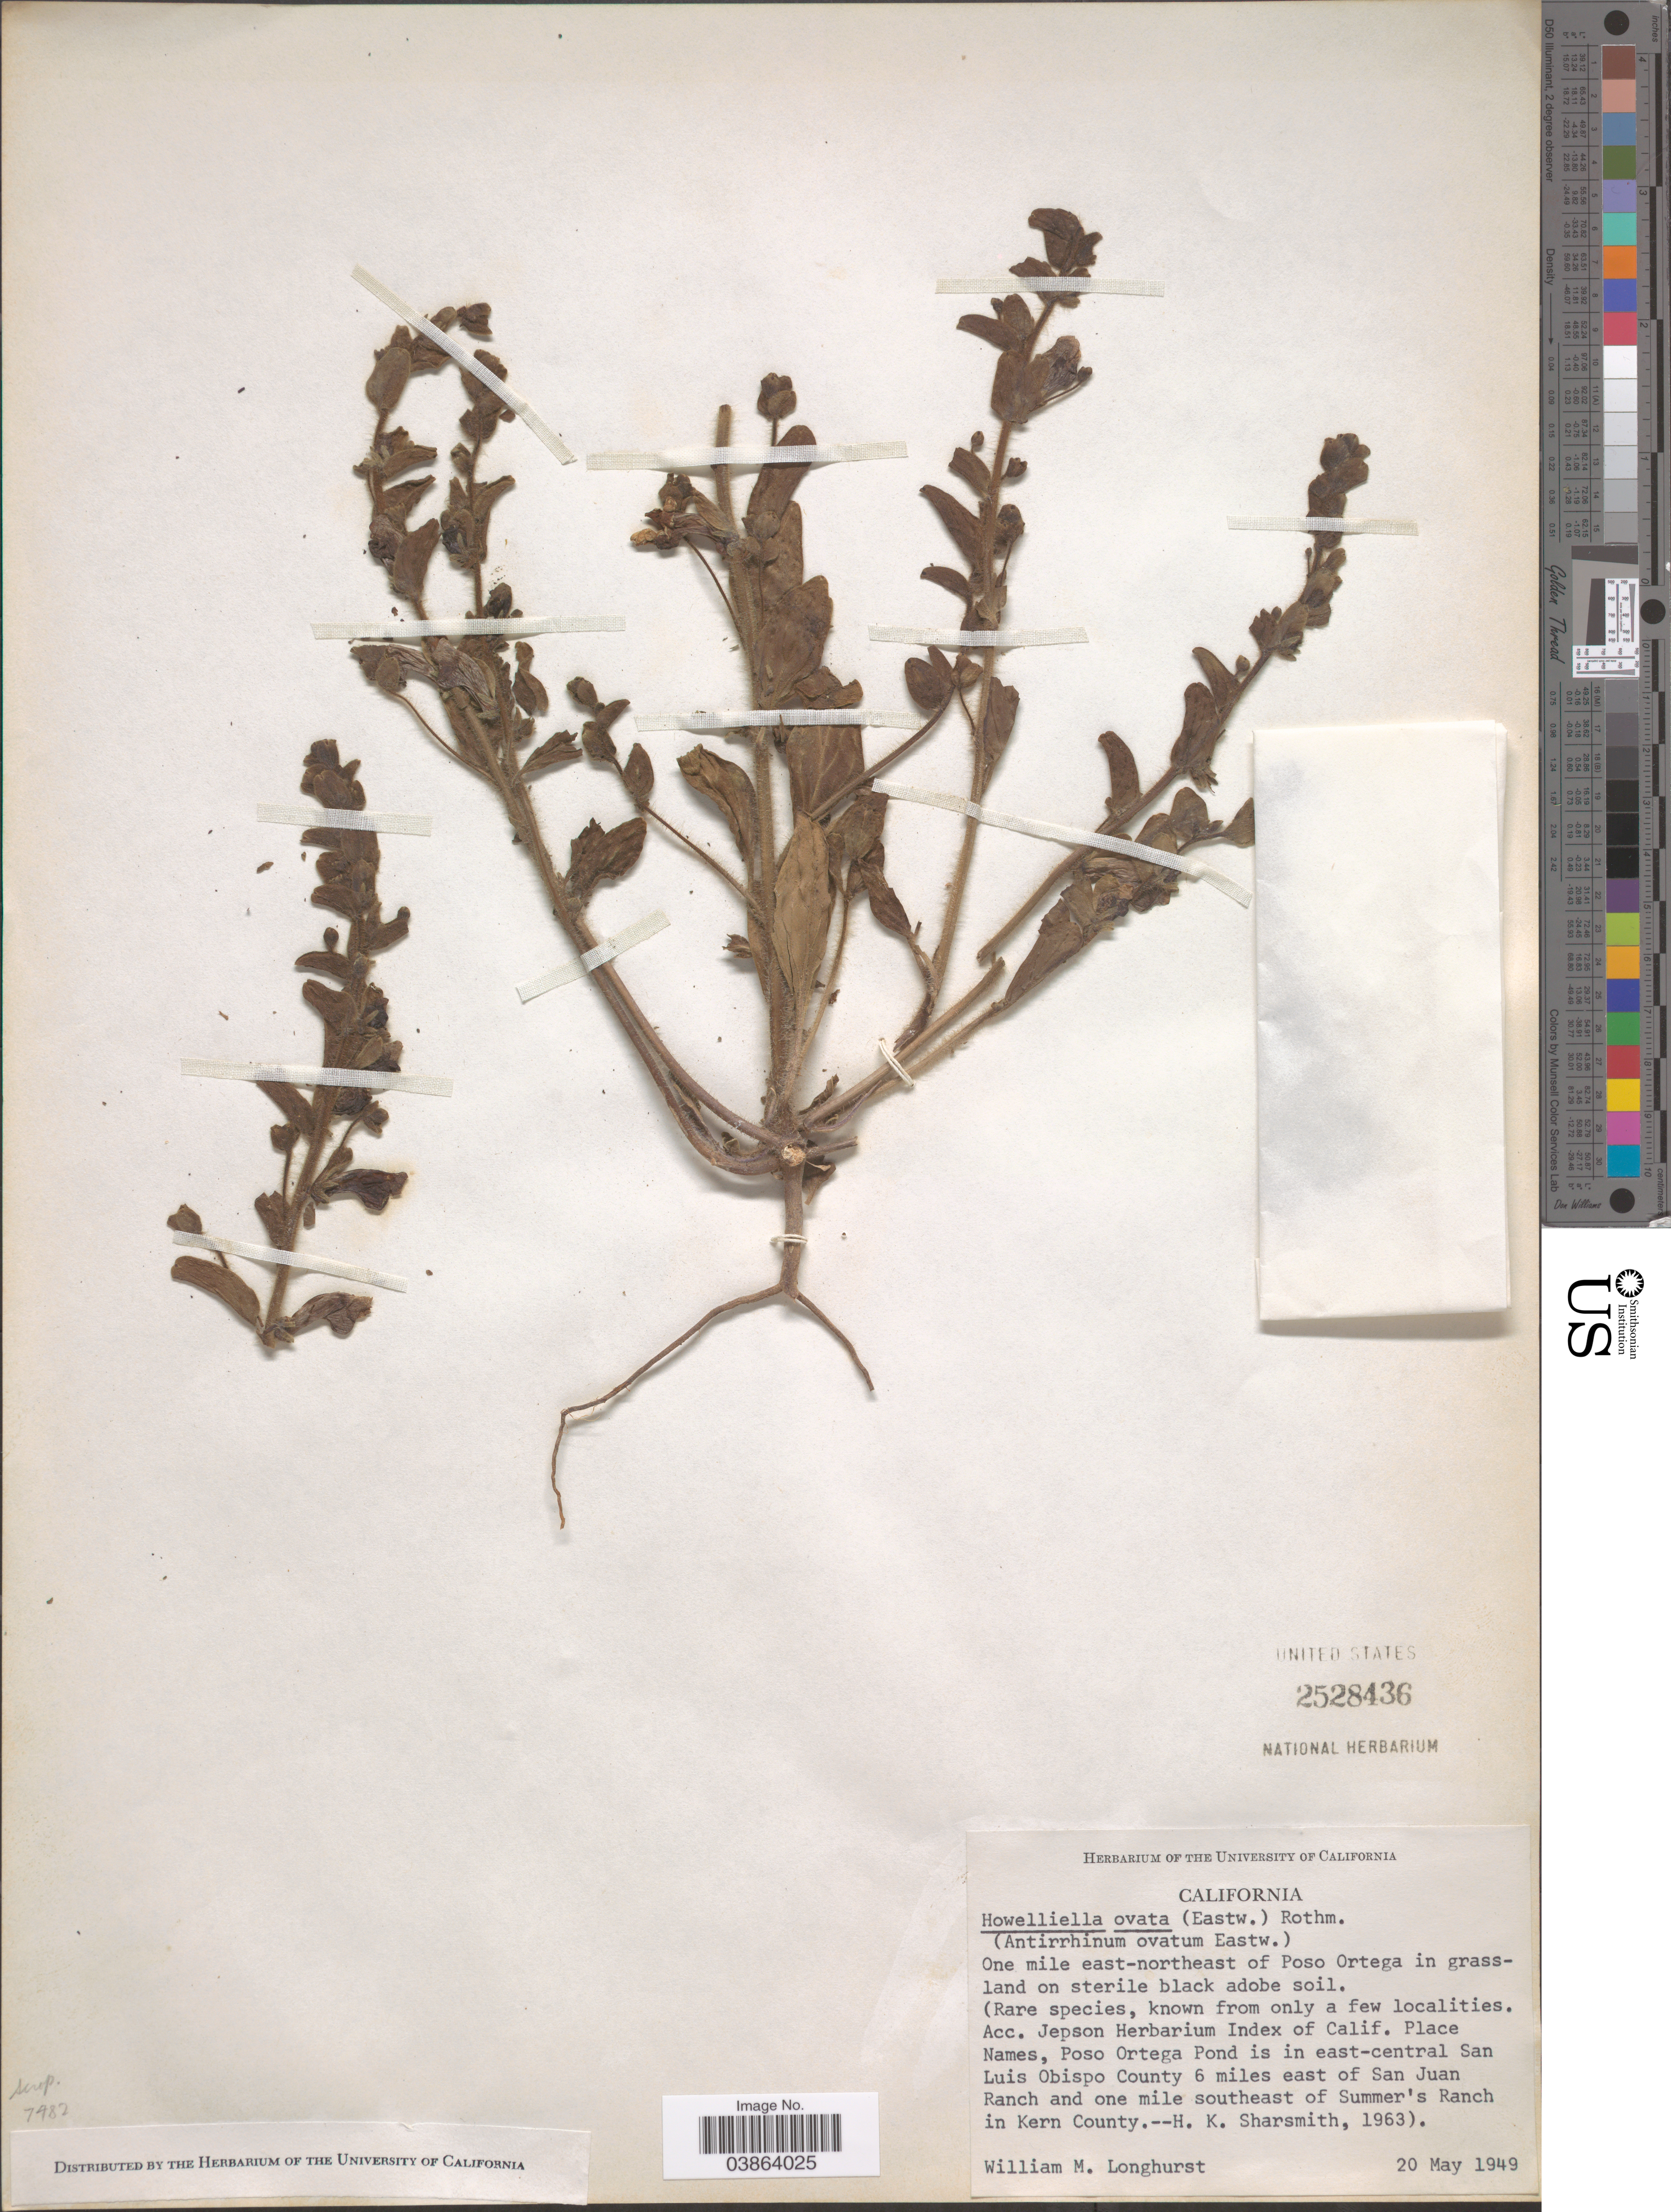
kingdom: Plantae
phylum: Tracheophyta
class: Magnoliopsida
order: Lamiales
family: Plantaginaceae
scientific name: Howeliella ovata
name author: (Eastw.) Rothm.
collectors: W. Longhurst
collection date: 1949-05-20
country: United States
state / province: California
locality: One mile east-northeast of Poso Ortega in grassland on sterile black adobe soil.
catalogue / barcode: US 2528436